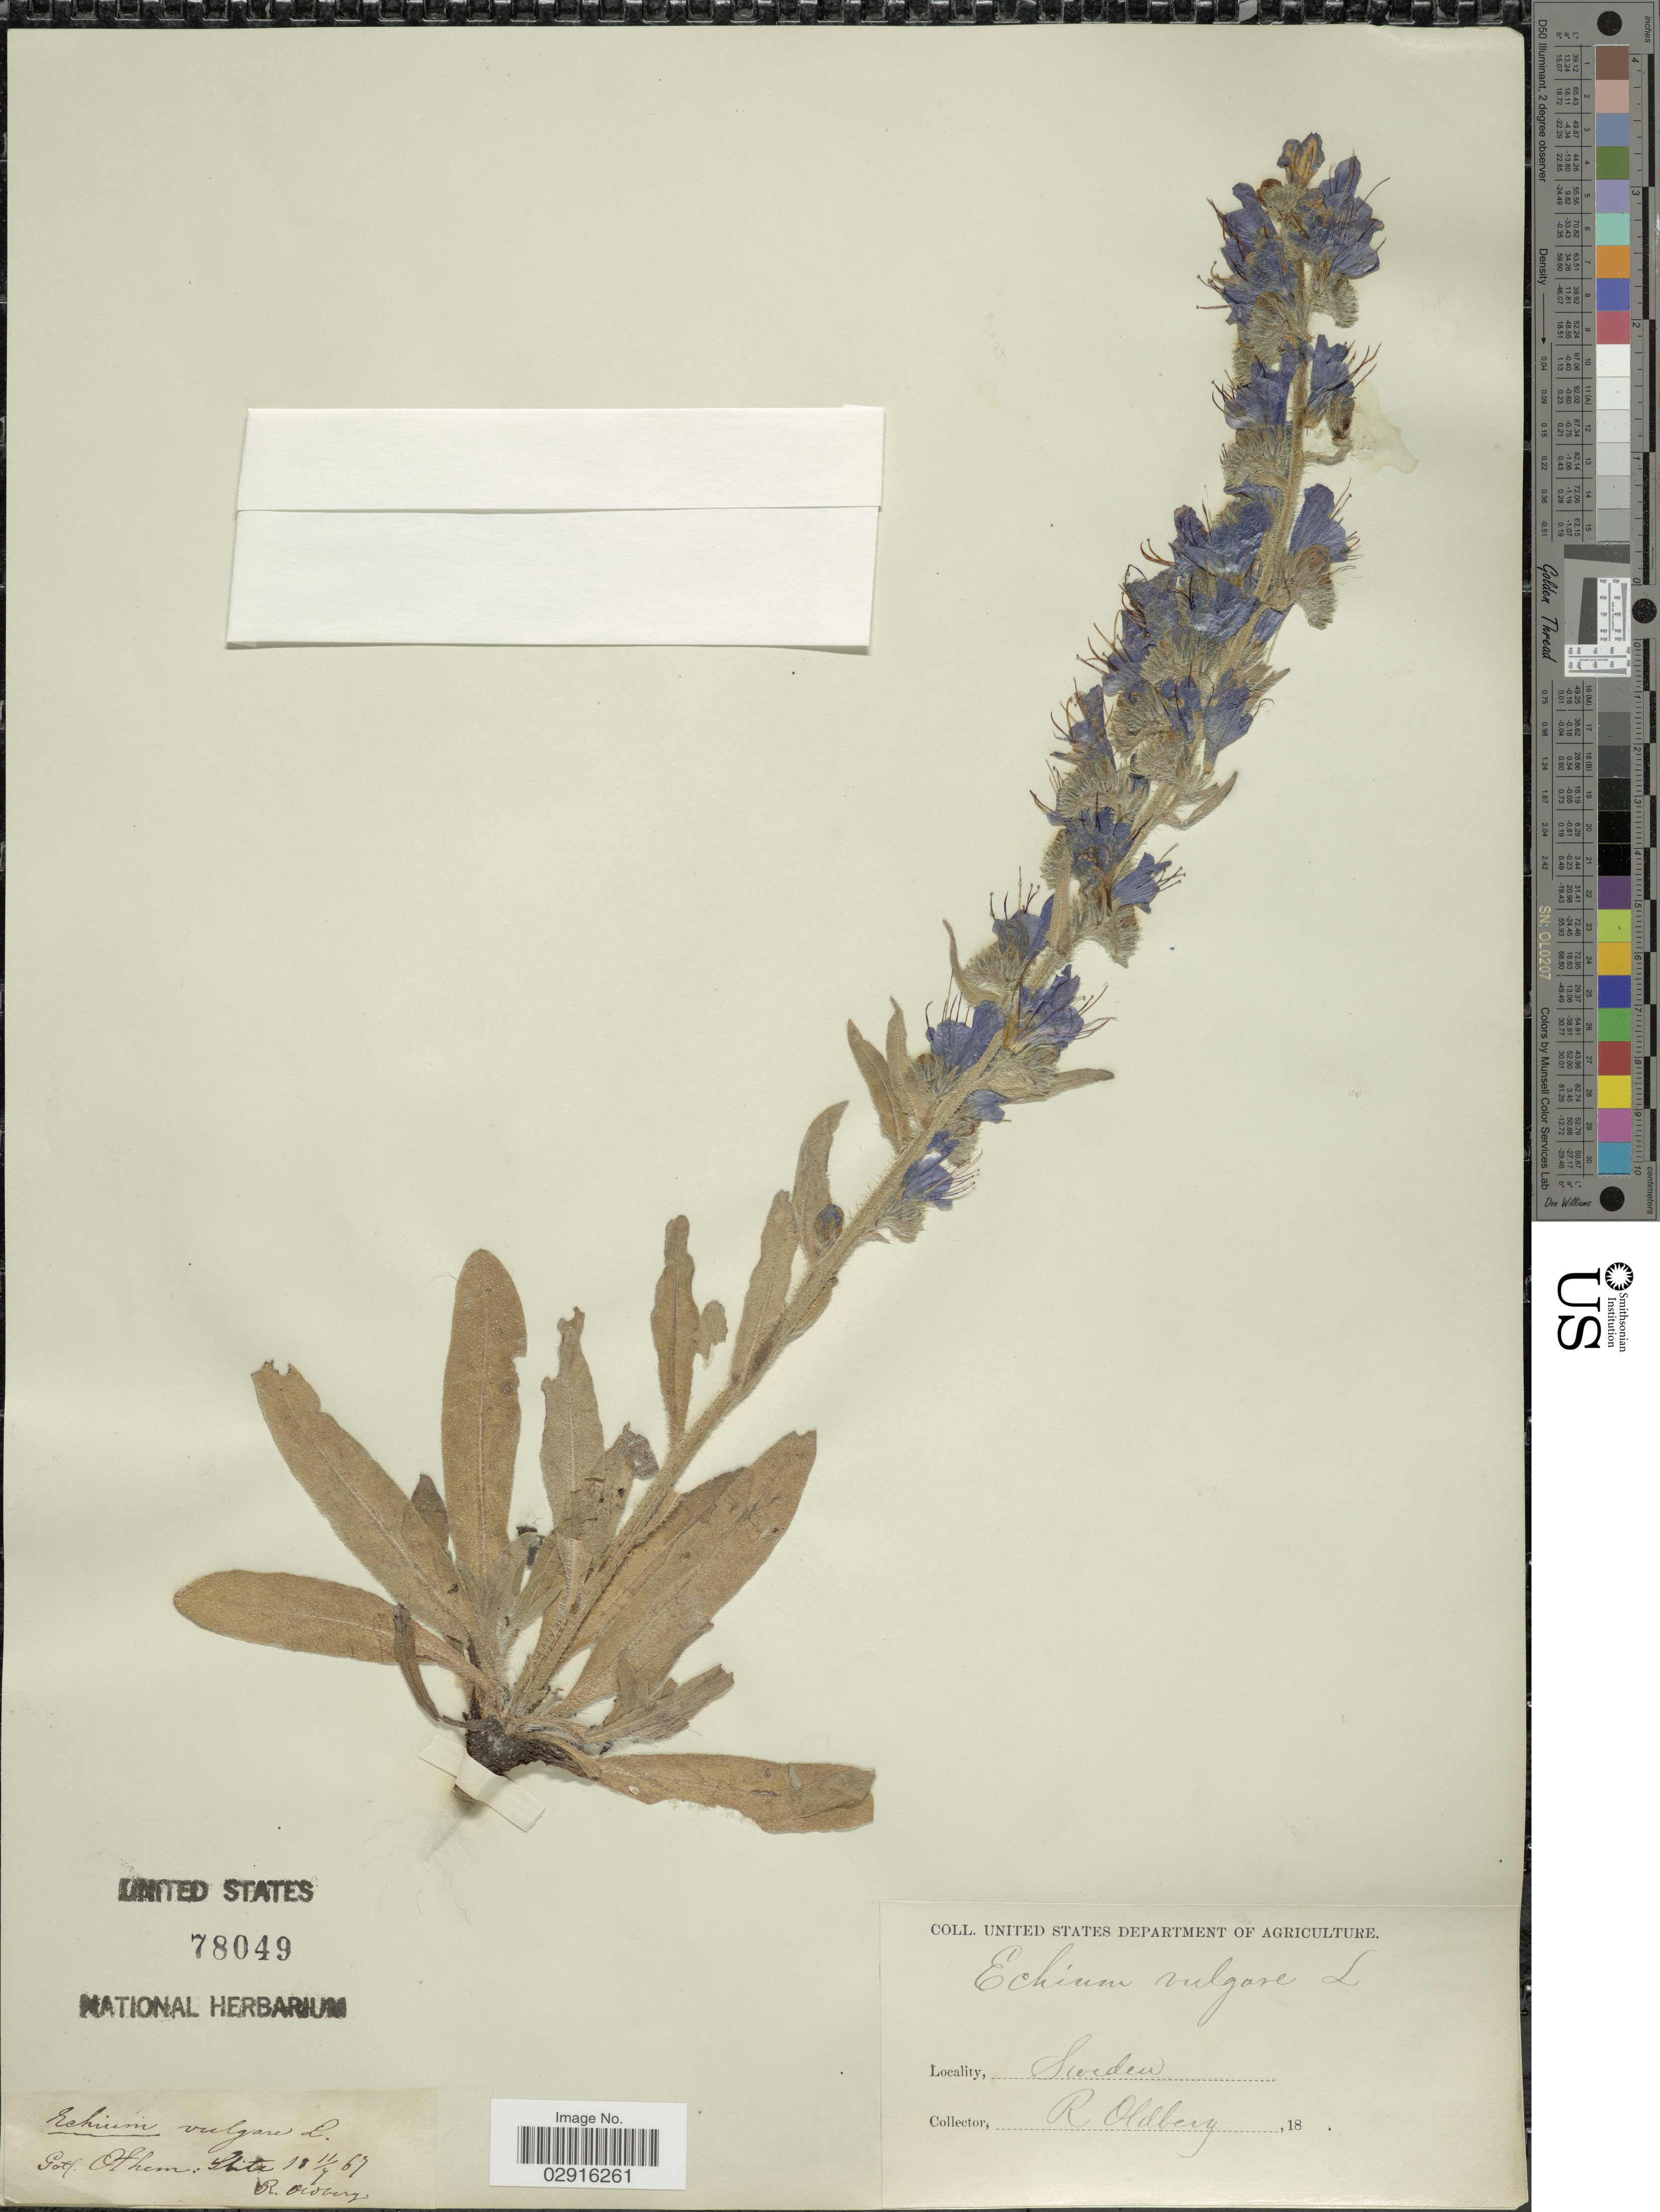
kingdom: Plantae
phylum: Tracheophyta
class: Magnoliopsida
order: Boraginales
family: Boraginaceae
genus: Echium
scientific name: Echium vulgare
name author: L.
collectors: R. Oldberg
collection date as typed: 18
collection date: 1867-07-11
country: Sweden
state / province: Gotland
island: Gotland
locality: Gotl. Othem Slite.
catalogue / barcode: US 78049